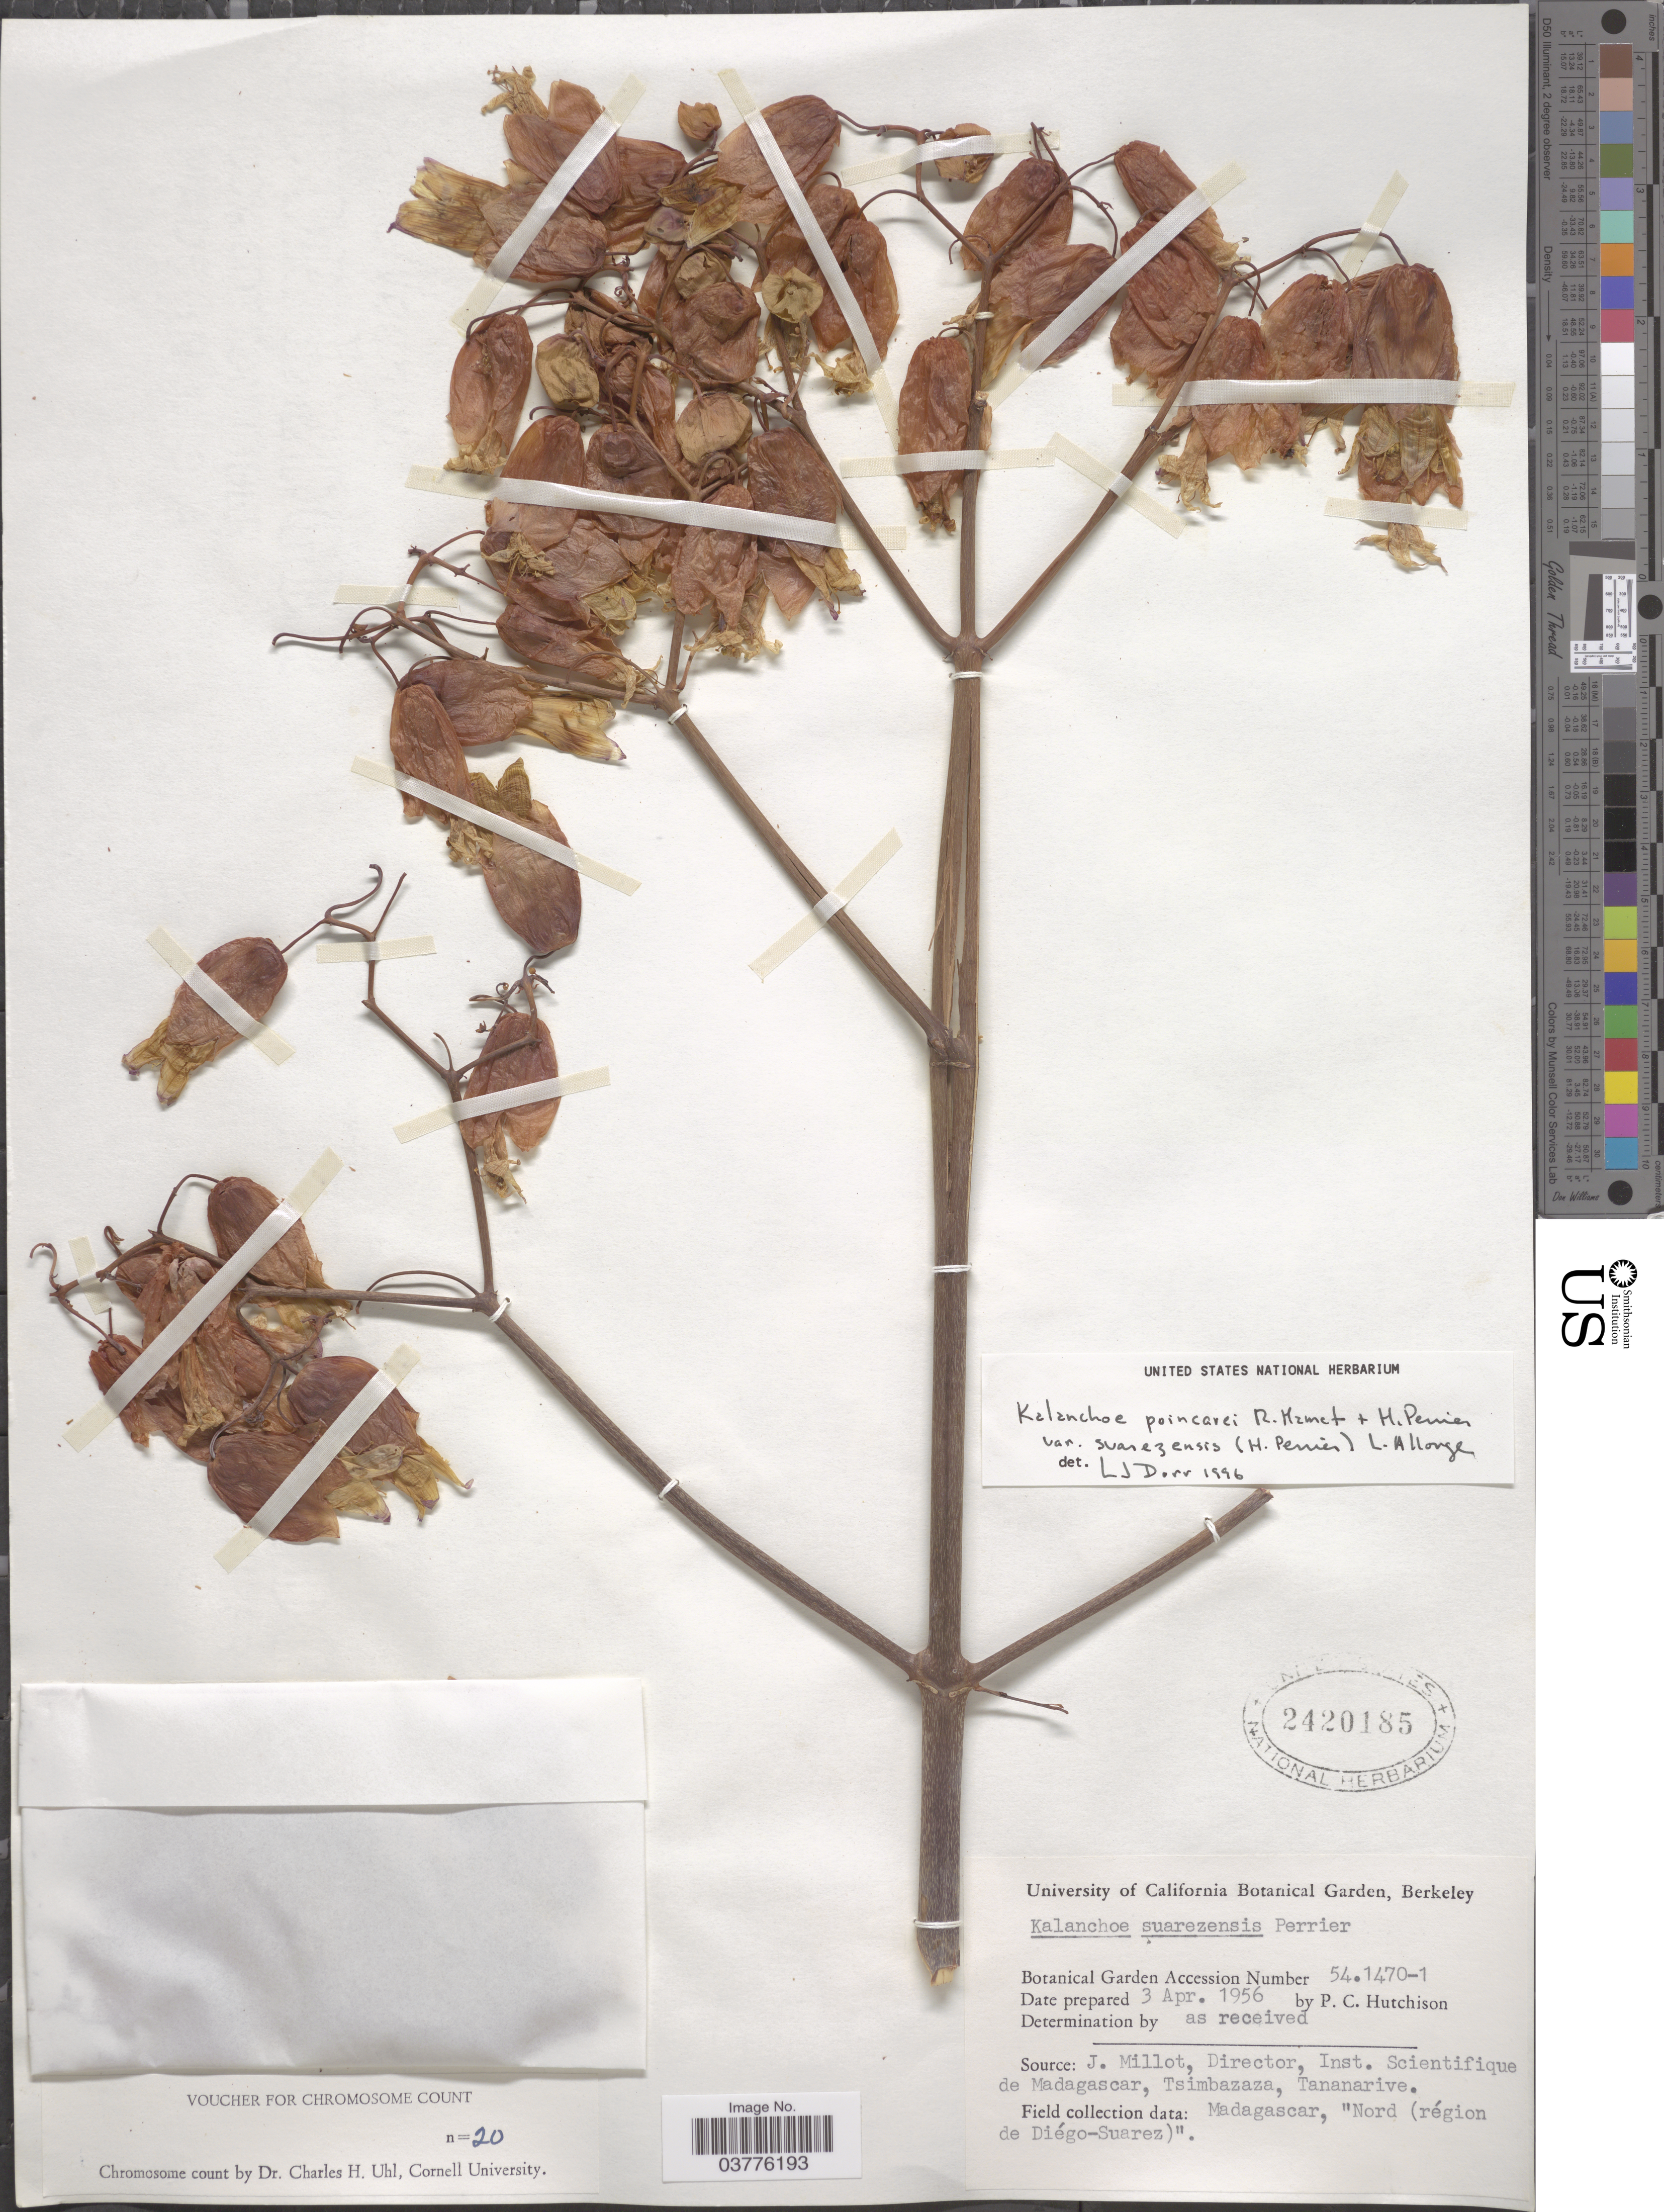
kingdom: Plantae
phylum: Tracheophyta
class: Magnoliopsida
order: Saxifragales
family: Crassulaceae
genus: Kalanchoe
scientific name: Kalanchoe poincarei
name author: Raym.-Hamet & H. Perrier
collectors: P. C. Hutchison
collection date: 1956-04-03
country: United States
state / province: California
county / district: Alameda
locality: University of California Botancial Garden, Berkeley.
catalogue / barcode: US 2420185